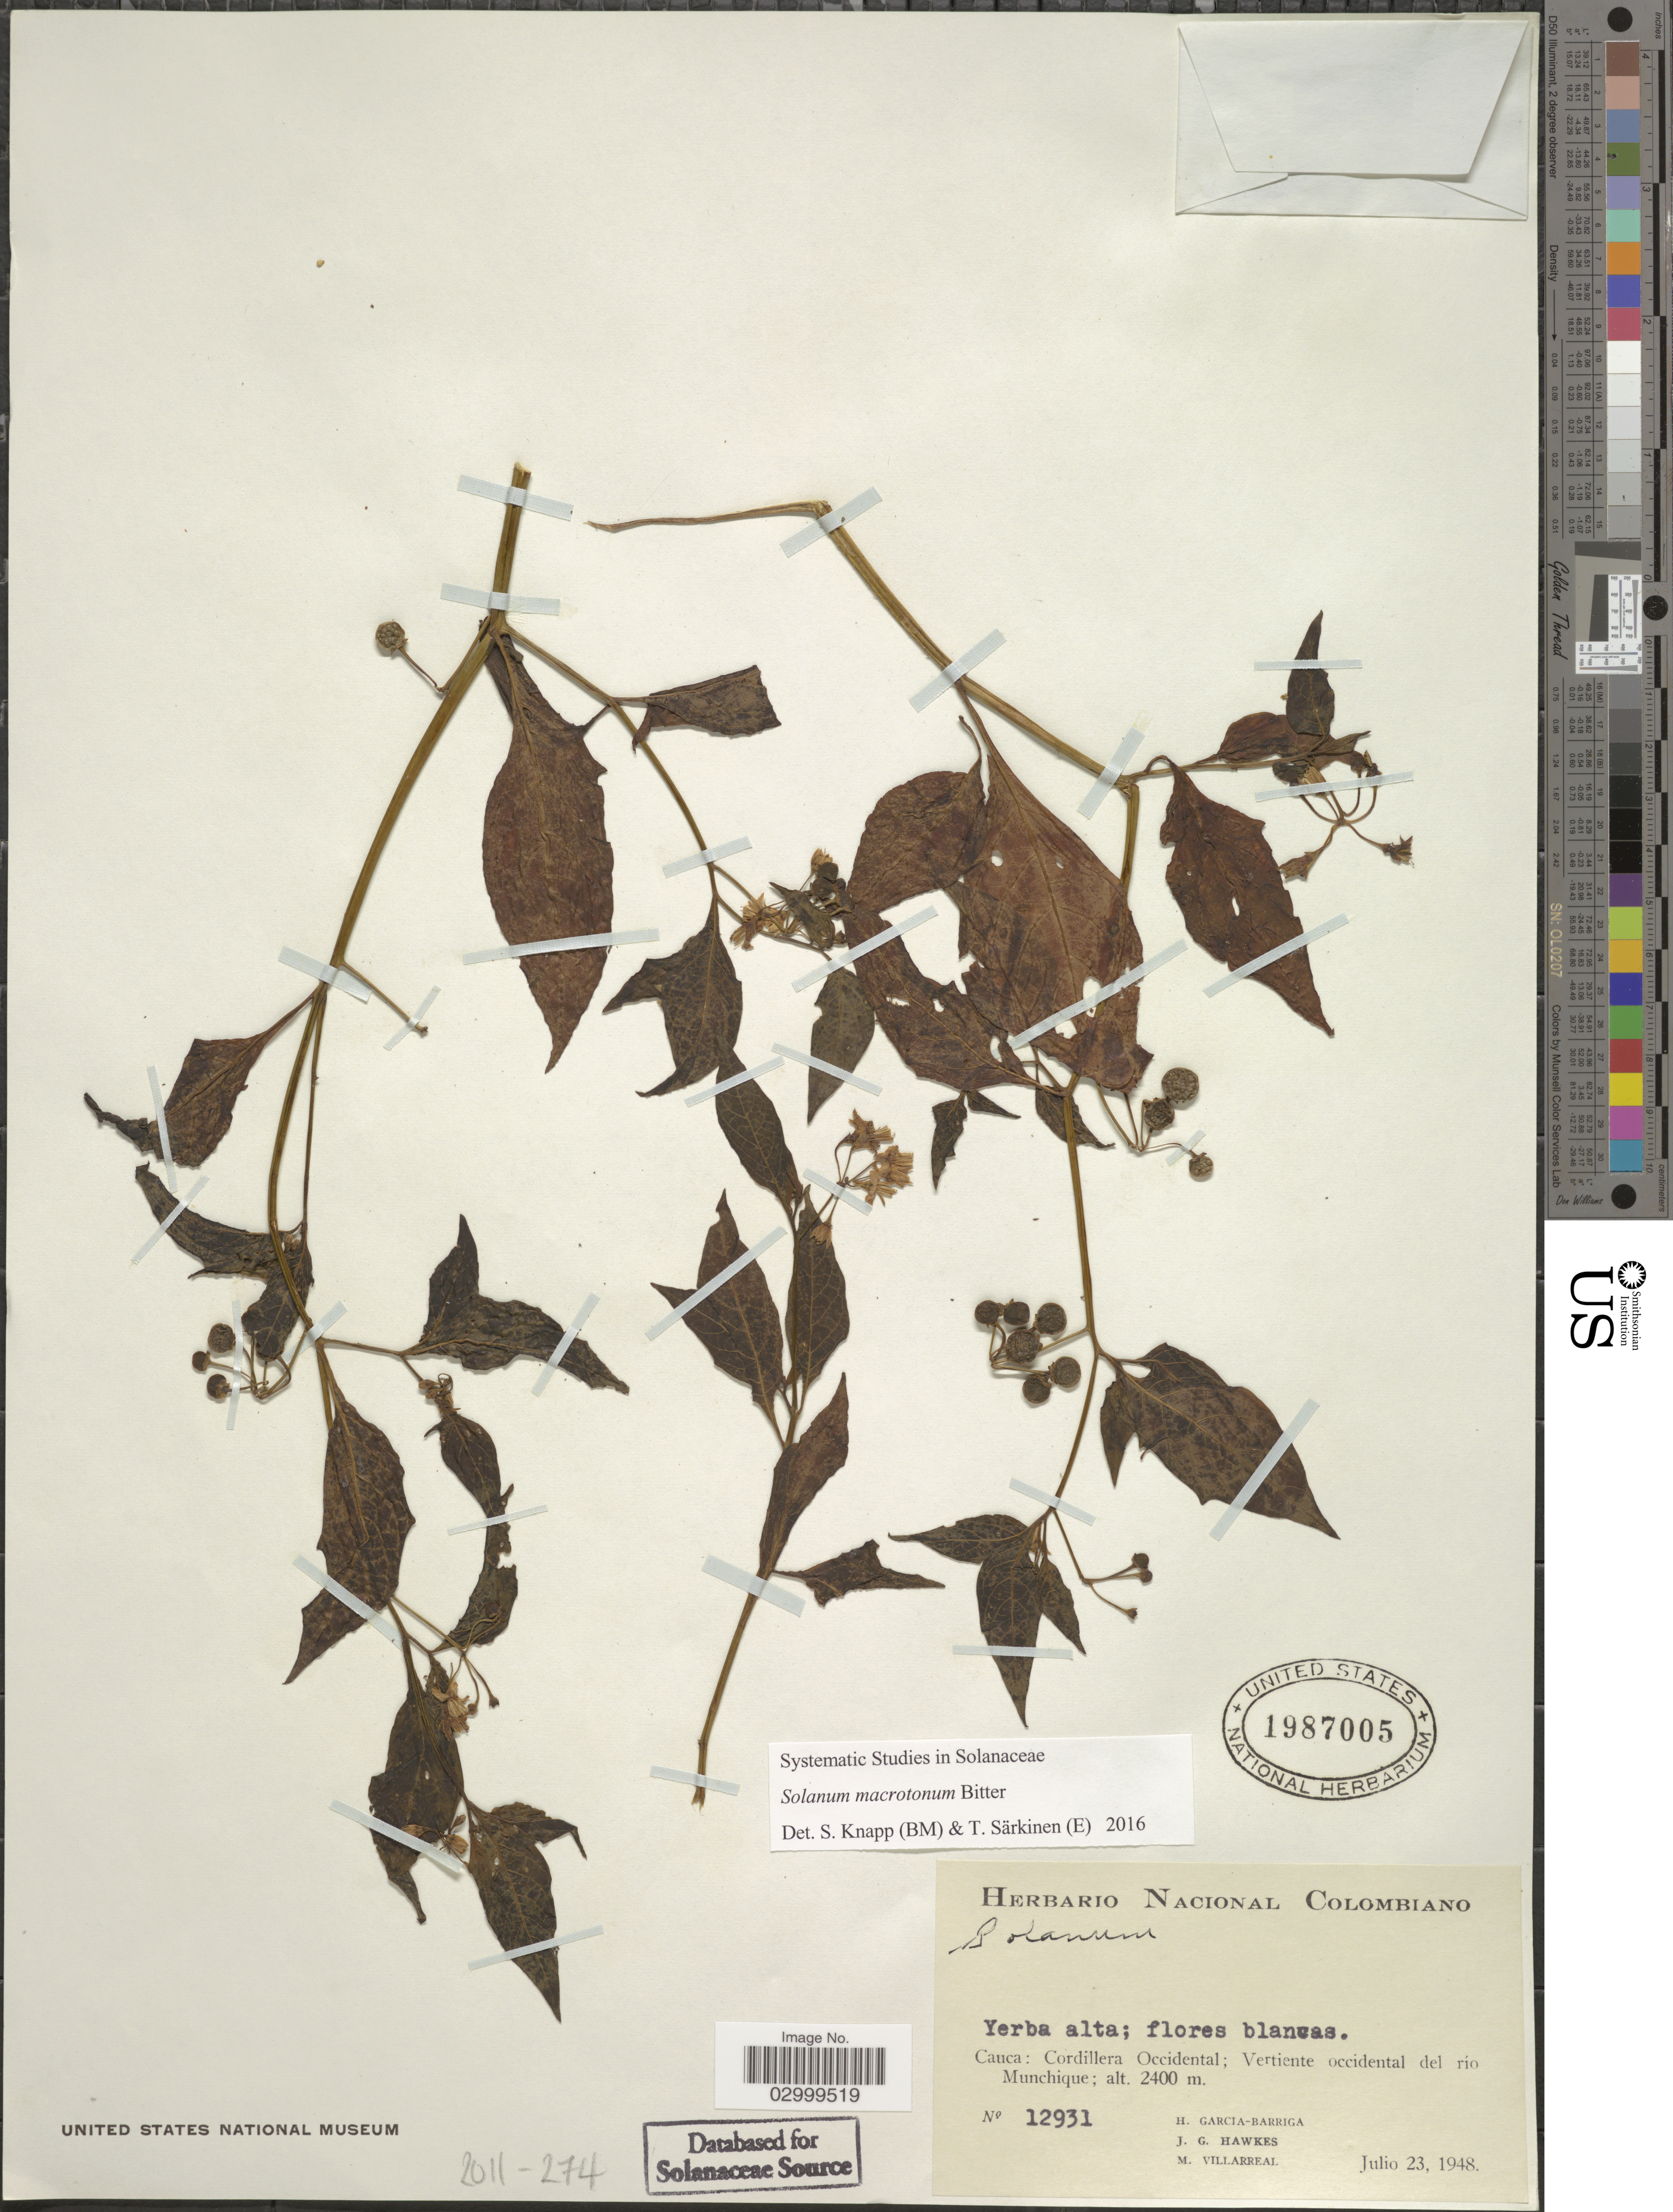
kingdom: Plantae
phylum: Tracheophyta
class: Magnoliopsida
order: Solanales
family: Solanaceae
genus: Solanum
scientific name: Solanum macrotonum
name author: Bitter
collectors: H. García Barriga, J. Hawkes & M. Villarreal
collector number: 12931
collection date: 1948-07-23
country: Colombia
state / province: Cauca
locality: Cordillera Occidental; Vertiente occidental del río Munchique.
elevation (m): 2400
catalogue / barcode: US 1987005